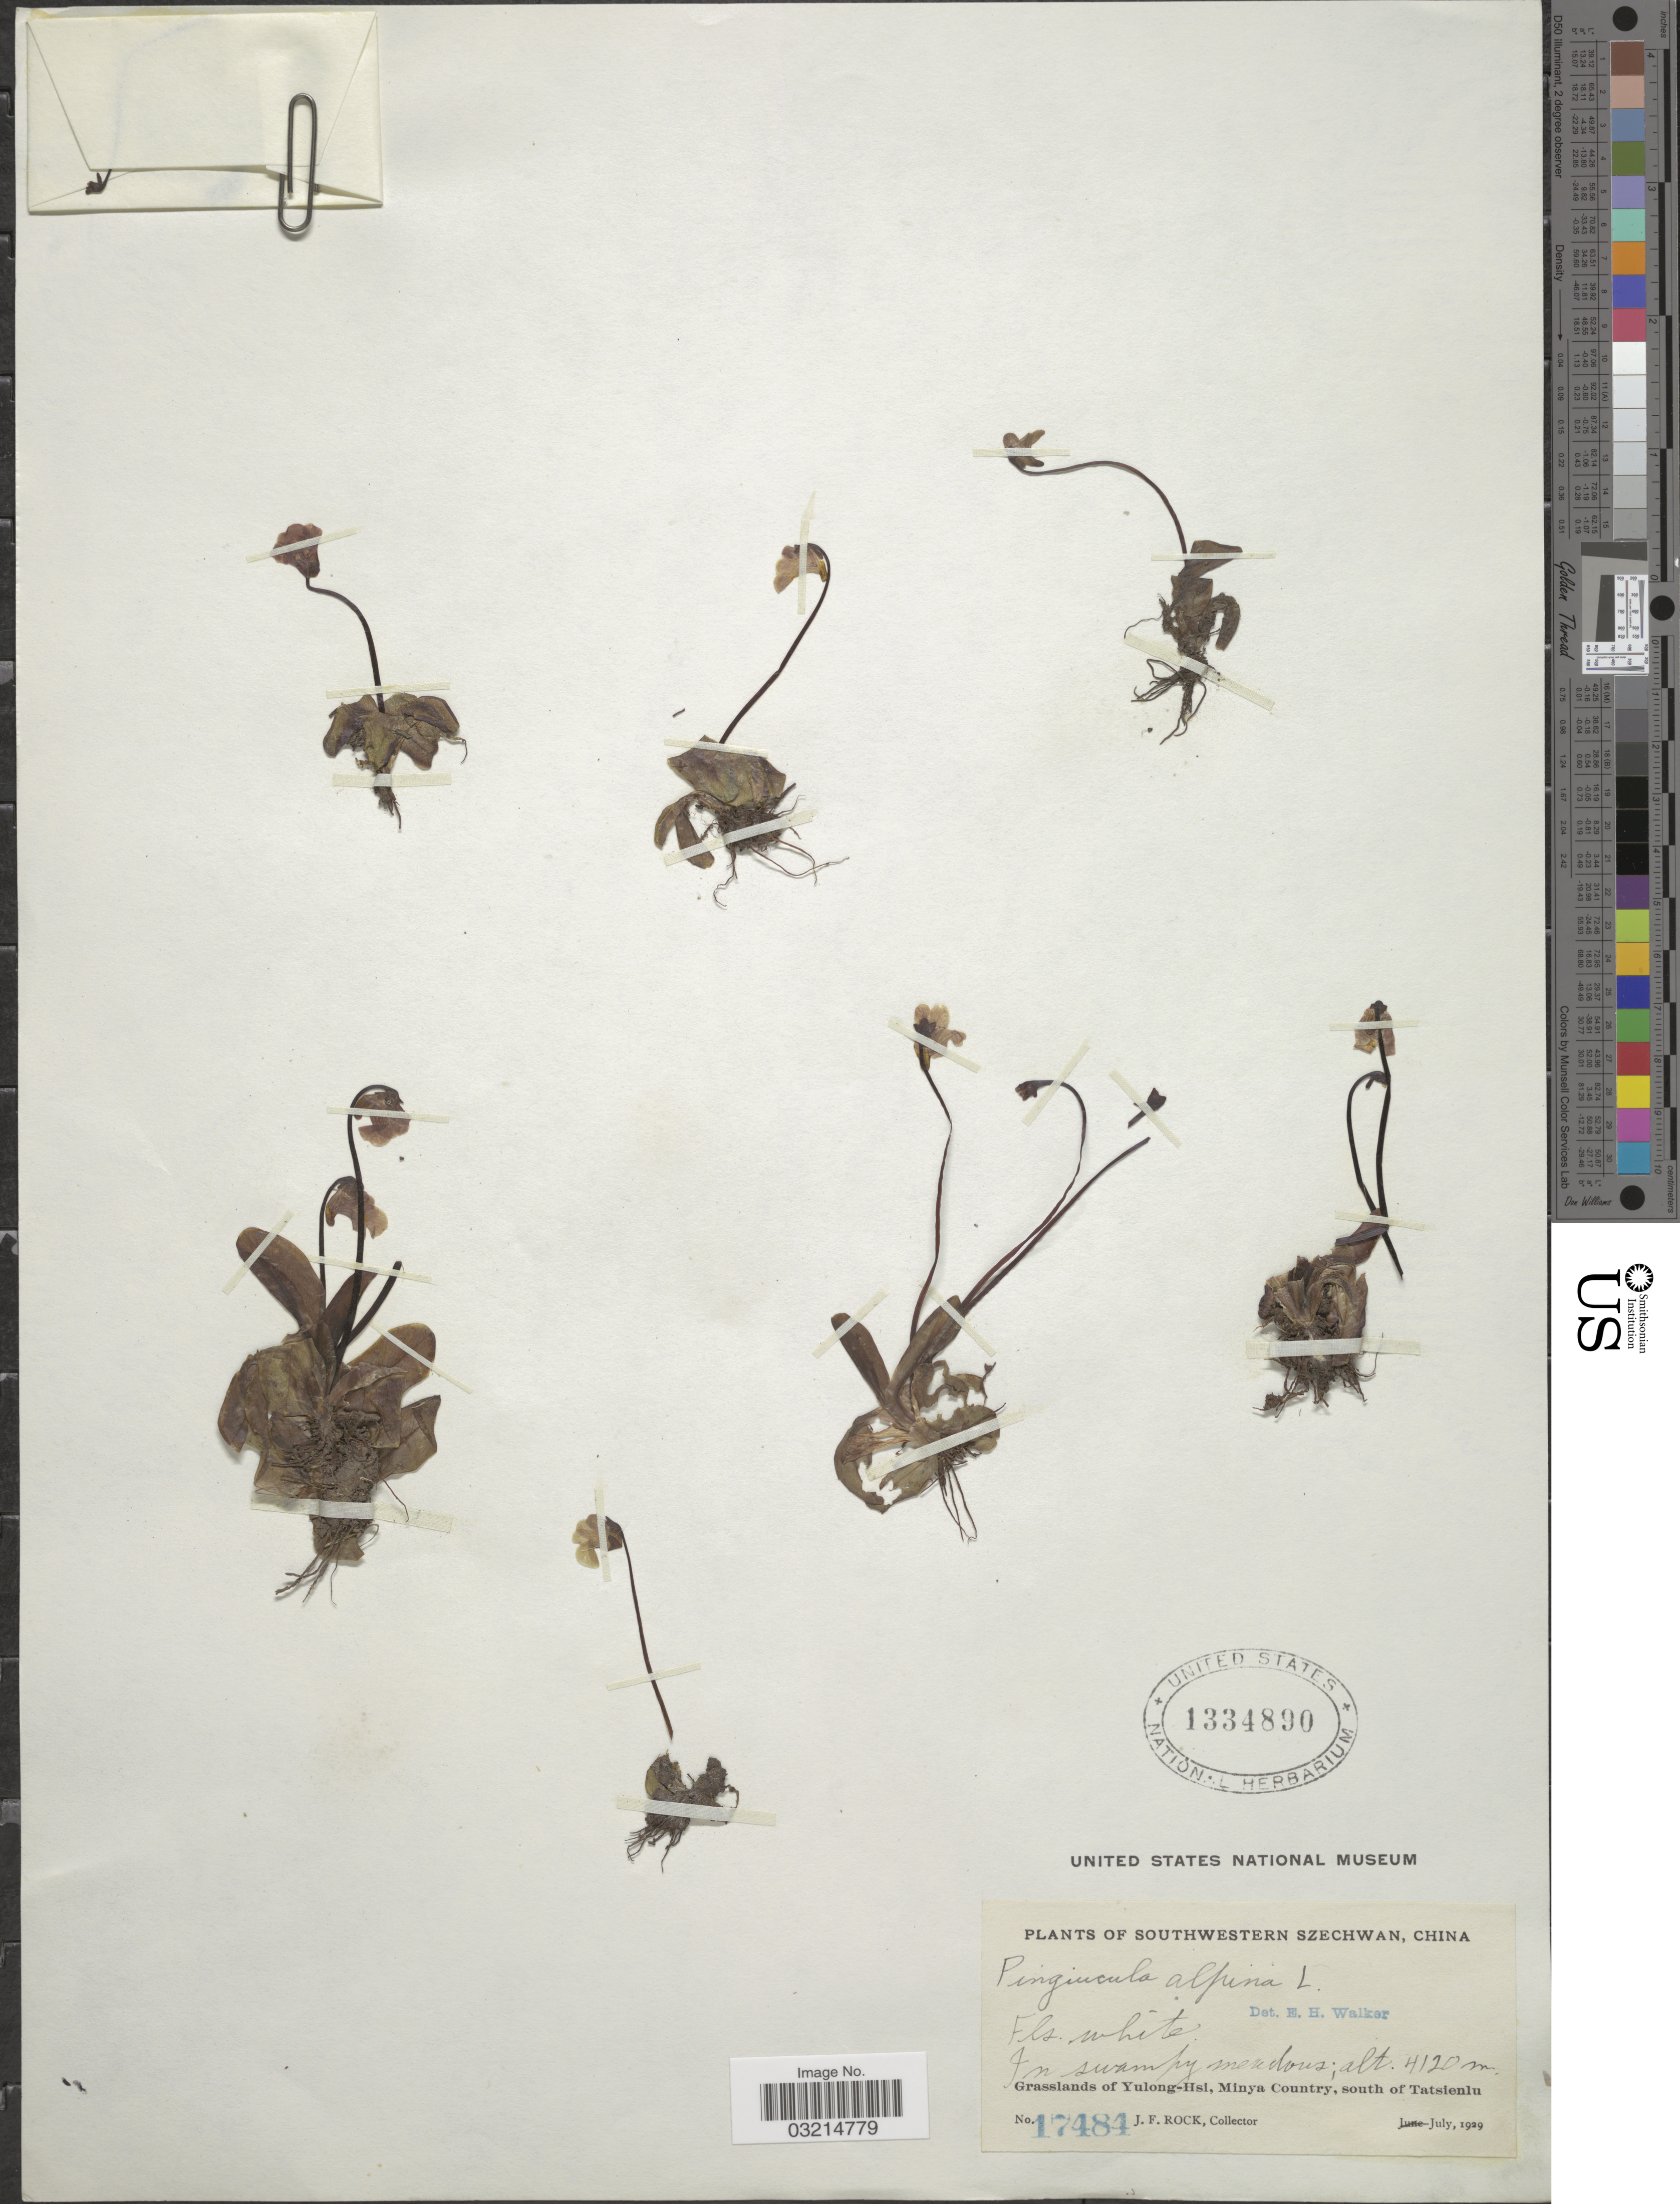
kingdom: Plantae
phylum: Tracheophyta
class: Magnoliopsida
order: Lamiales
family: Lentibulariaceae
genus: Pinguicula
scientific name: Pinguicula alpina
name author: Jacq.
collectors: J. Rock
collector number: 17484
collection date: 1929-07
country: China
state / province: Sichuan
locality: Southwestern Szechwan, Grasslands of Yulong-Hsi, Minya Country, south of Tatsienlu.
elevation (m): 4120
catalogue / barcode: US 1334890